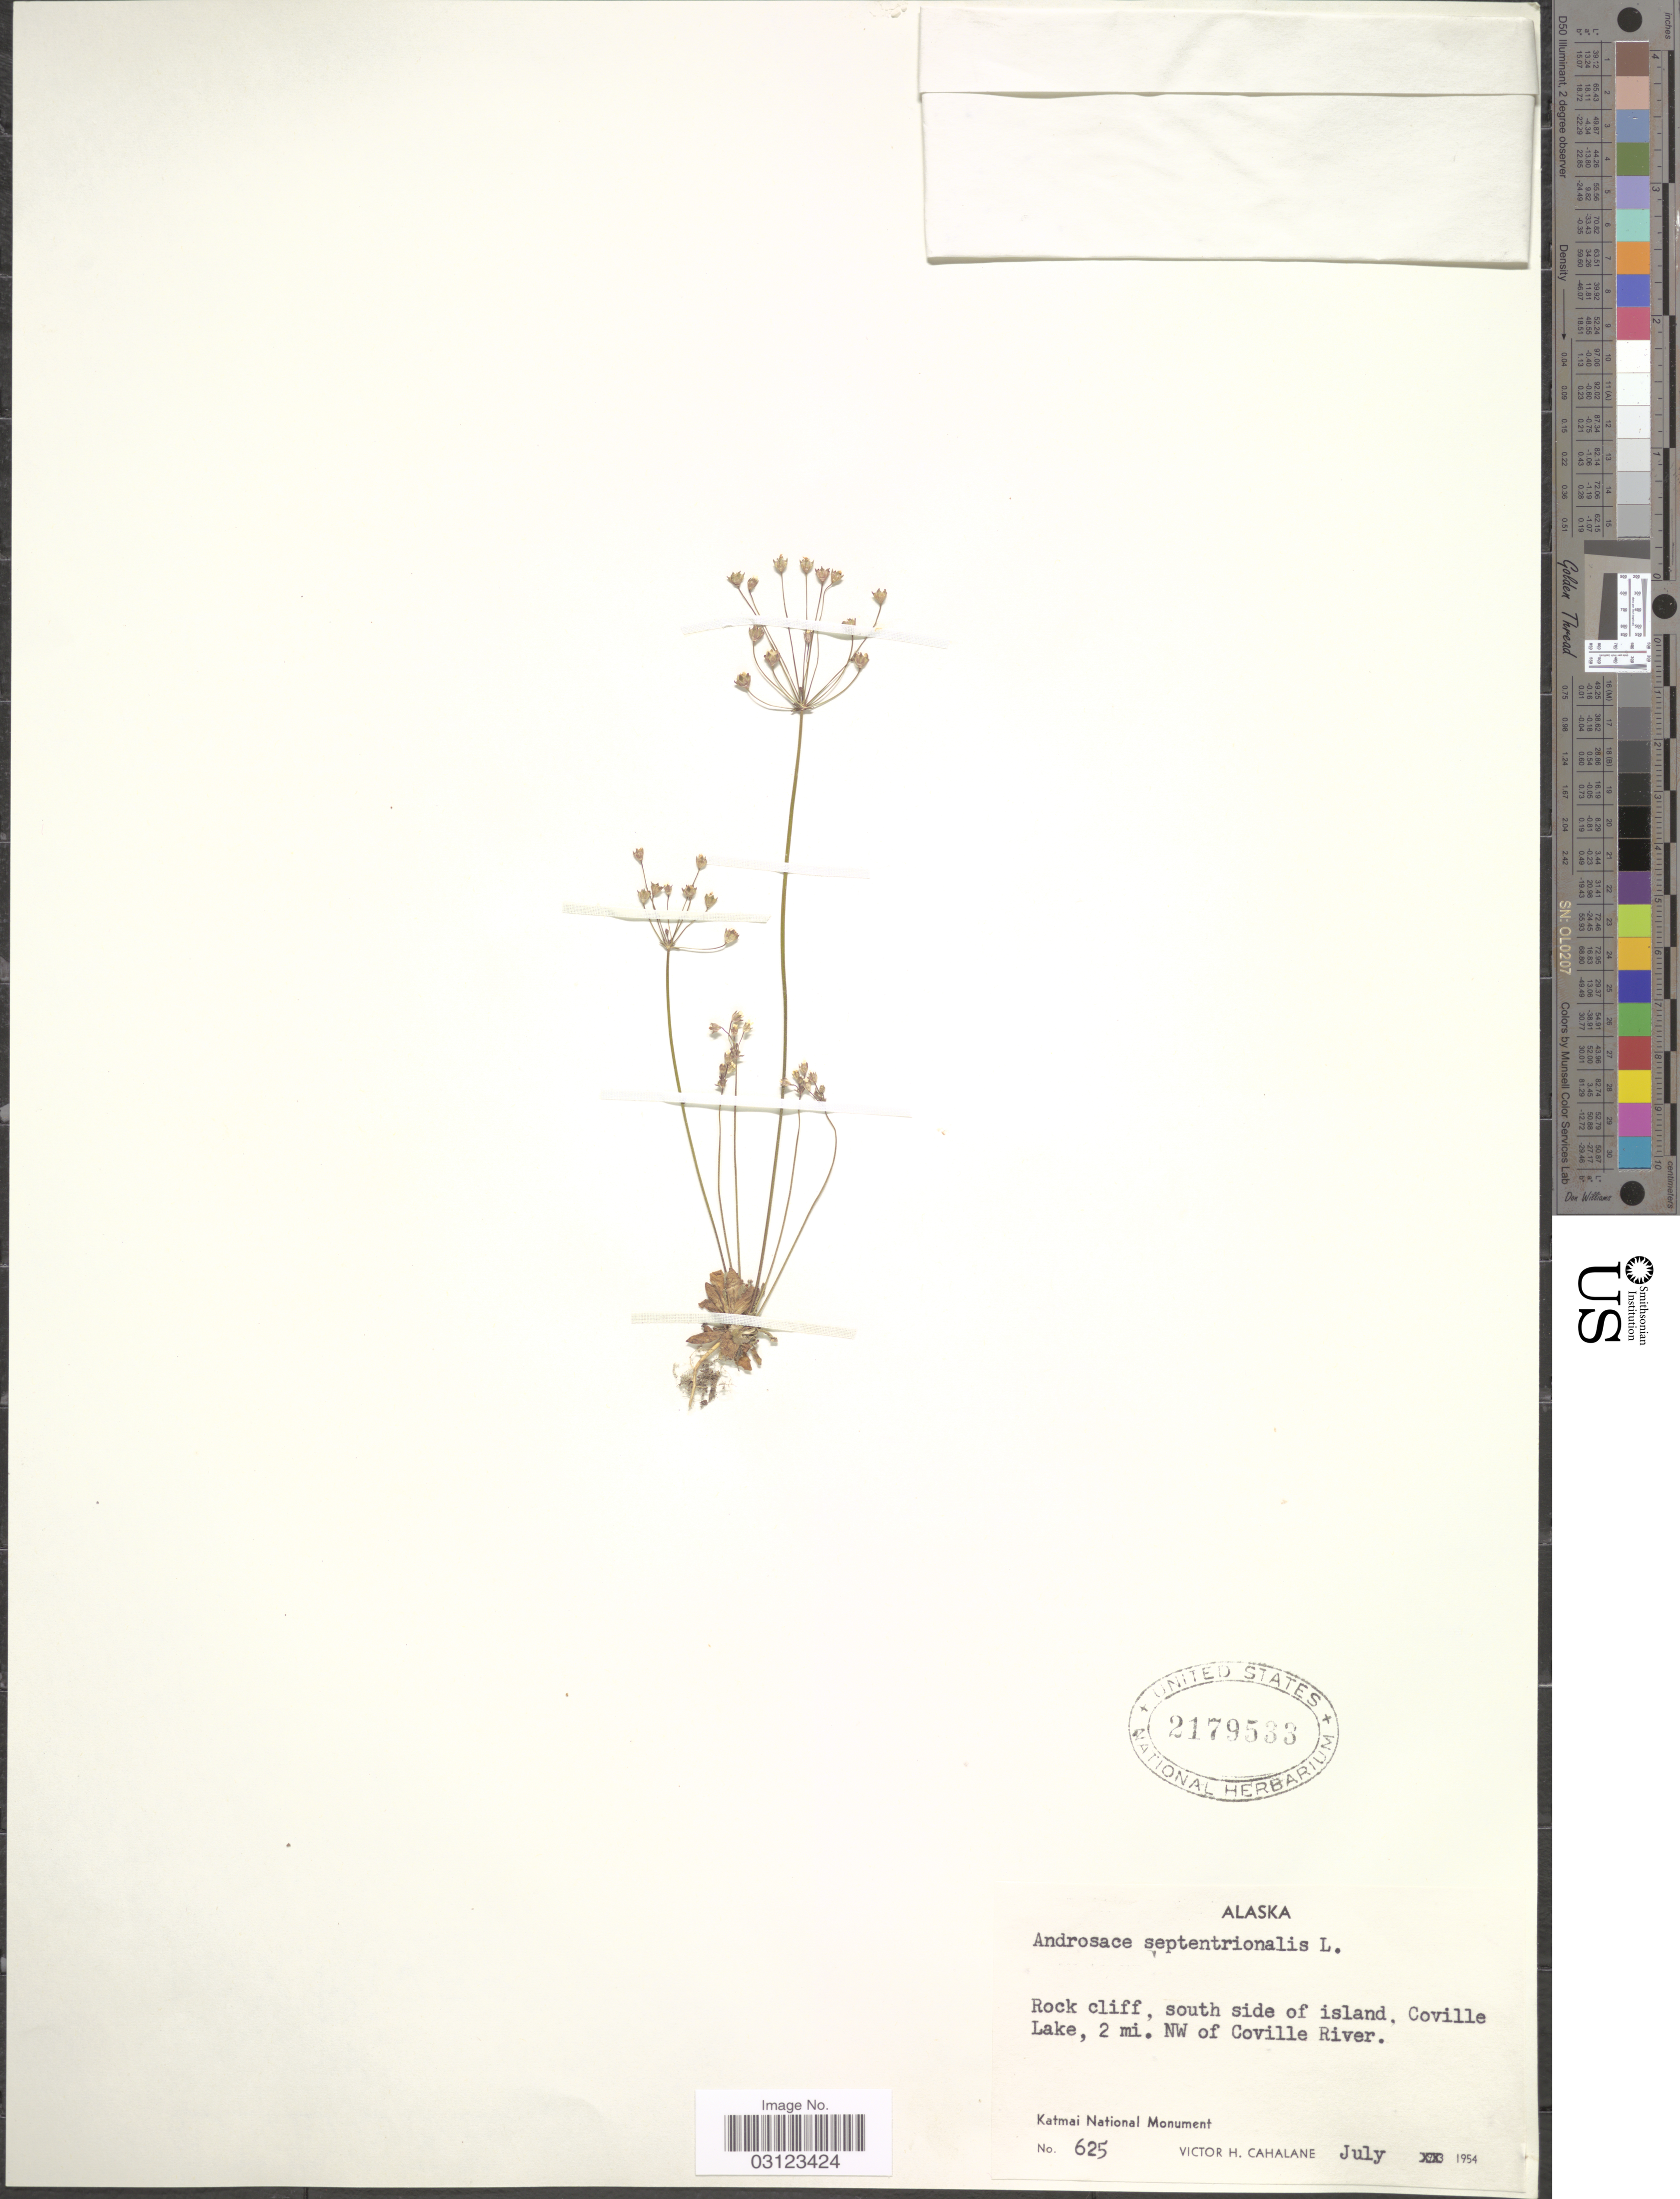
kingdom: Plantae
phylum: Tracheophyta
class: Magnoliopsida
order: Ericales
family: Primulaceae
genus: Androsace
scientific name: Androsace septentrionalis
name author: L.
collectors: V. Cahalane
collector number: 625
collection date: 1954-07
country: United States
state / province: Alaska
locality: Rock cliff, south side of island, Coville Lake, 2 mi. NW of Coville River. Katmai National Monument.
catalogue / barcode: US 2179533